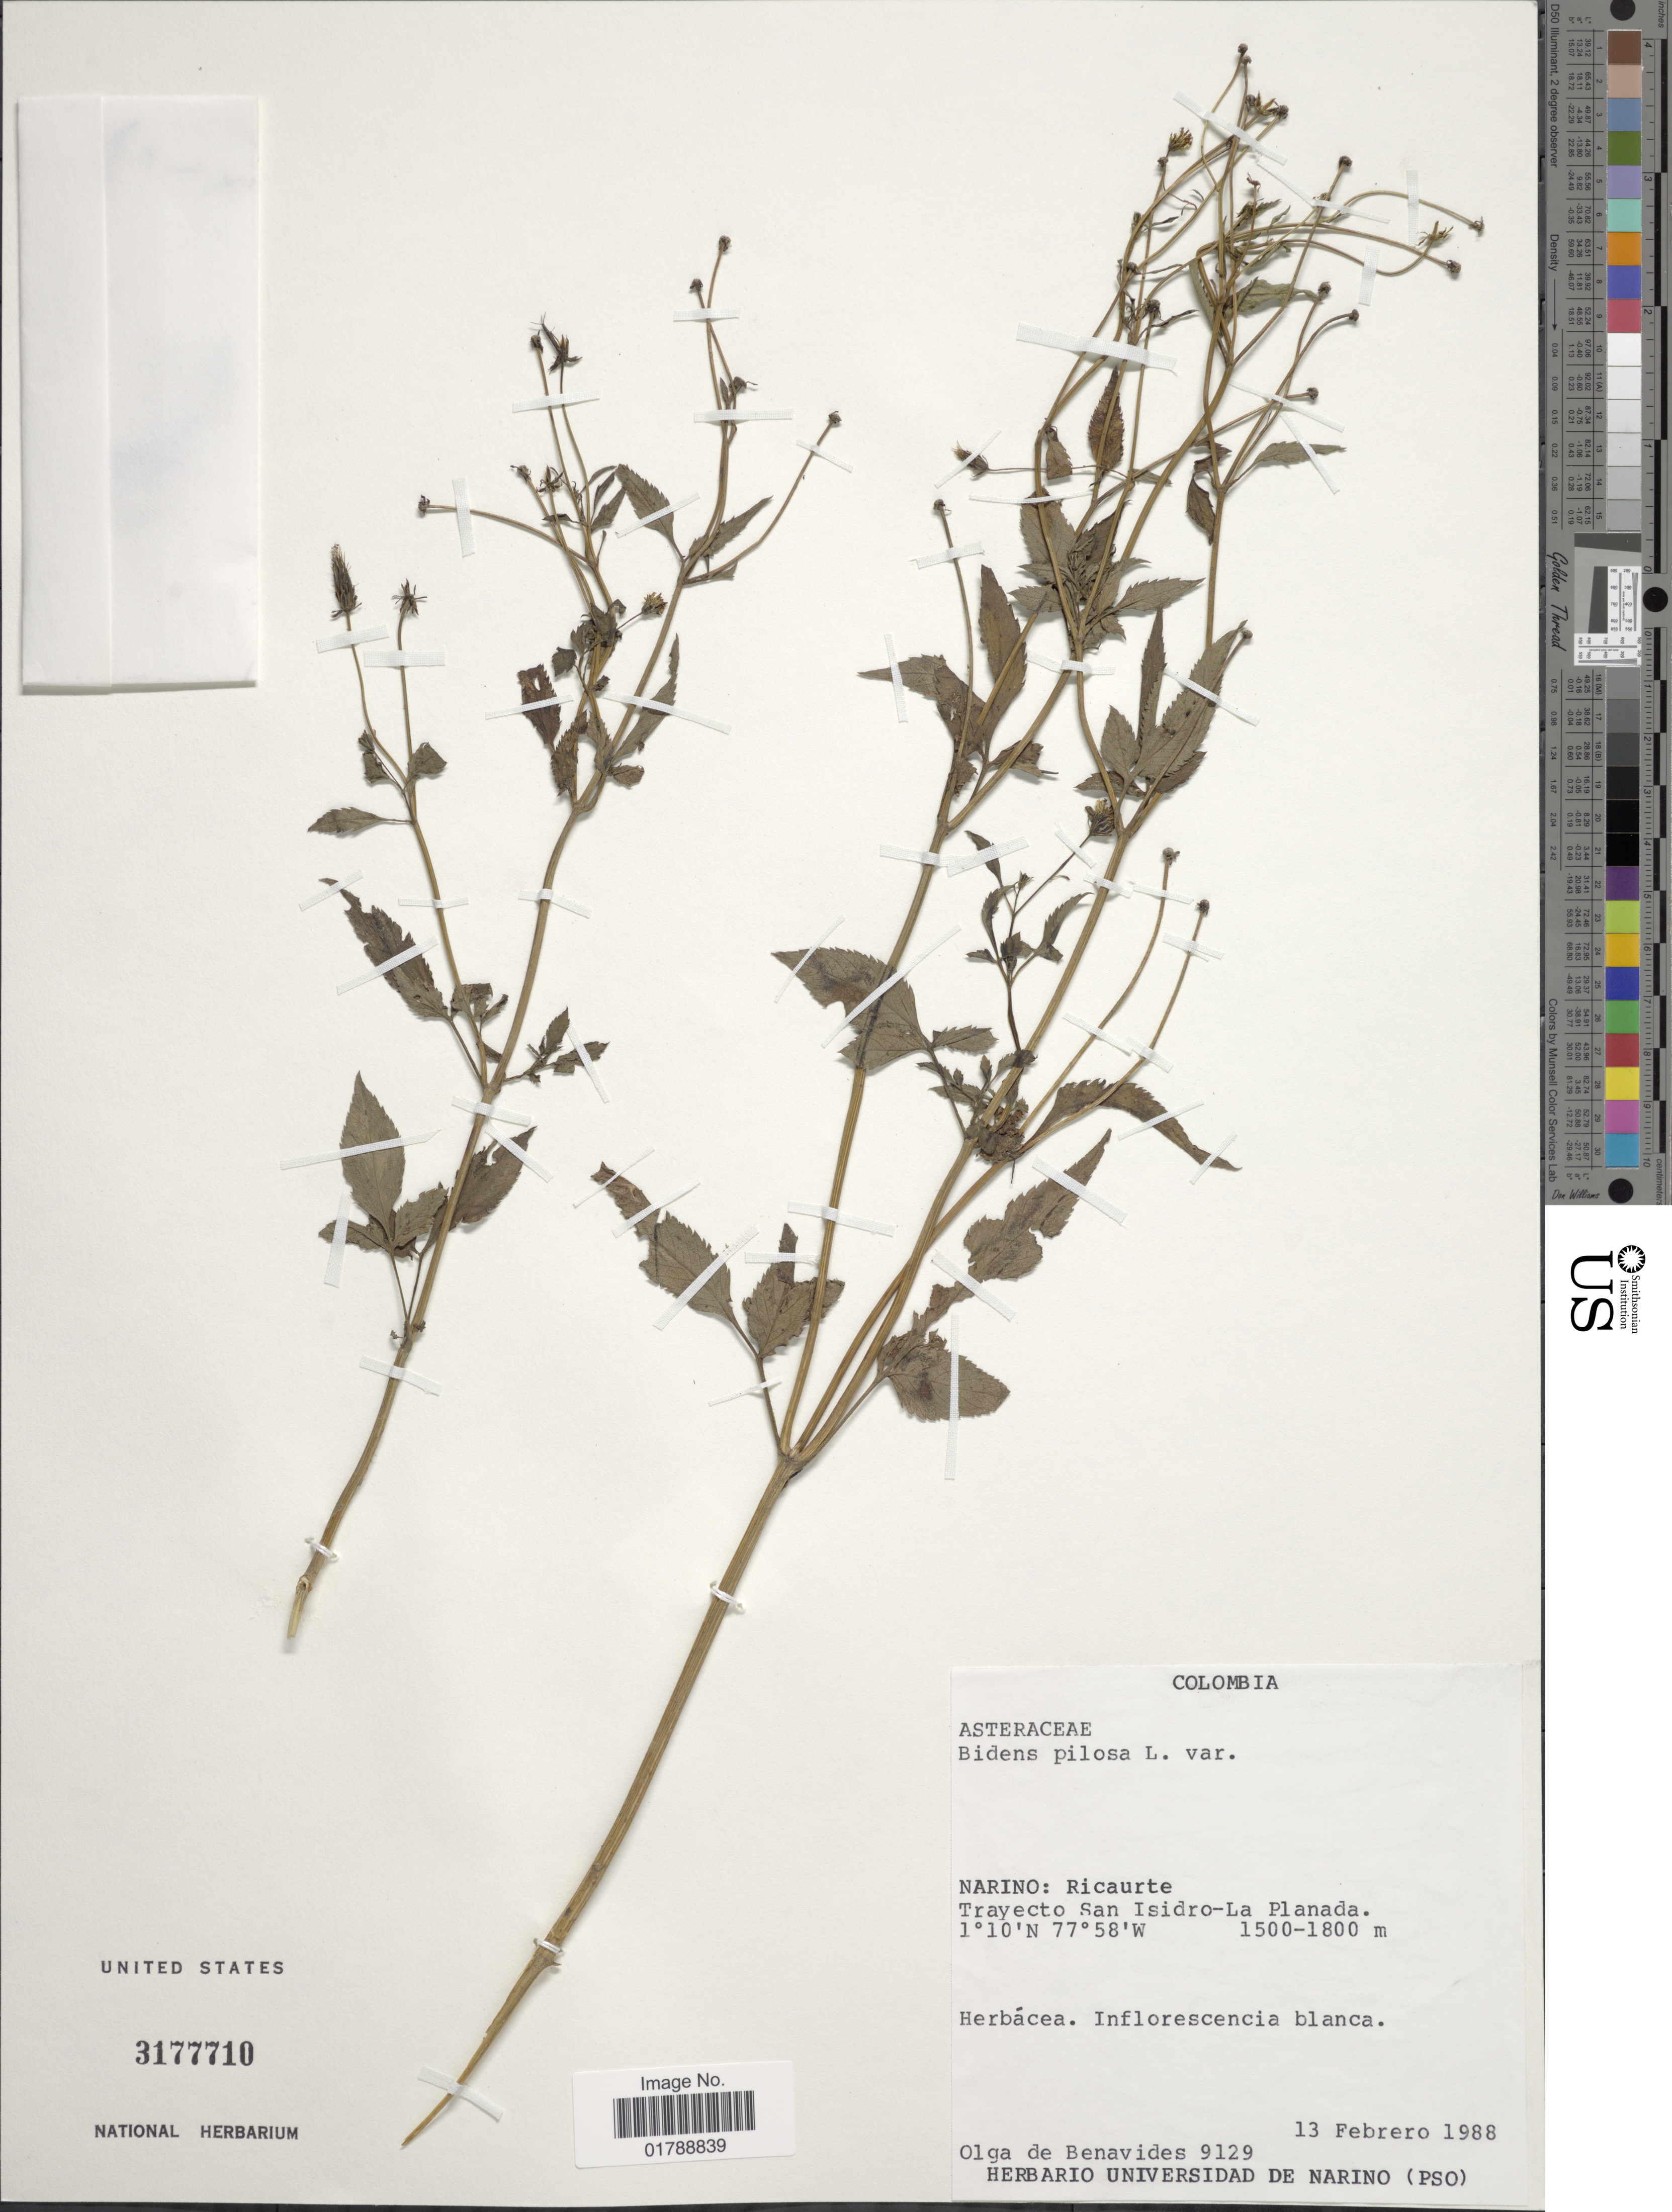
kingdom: Plantae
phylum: Tracheophyta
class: Magnoliopsida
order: Asterales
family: Asteraceae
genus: Bidens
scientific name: Bidens pilosa var. radiata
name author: (Sch. Bip.) J.A. Schmidt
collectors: Olga S. de Benavides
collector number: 9129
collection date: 1988-02-13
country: Colombia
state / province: Nariño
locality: Ricaurte. Trayecto San Isidro-La Planada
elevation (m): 1500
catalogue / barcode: US 3177710